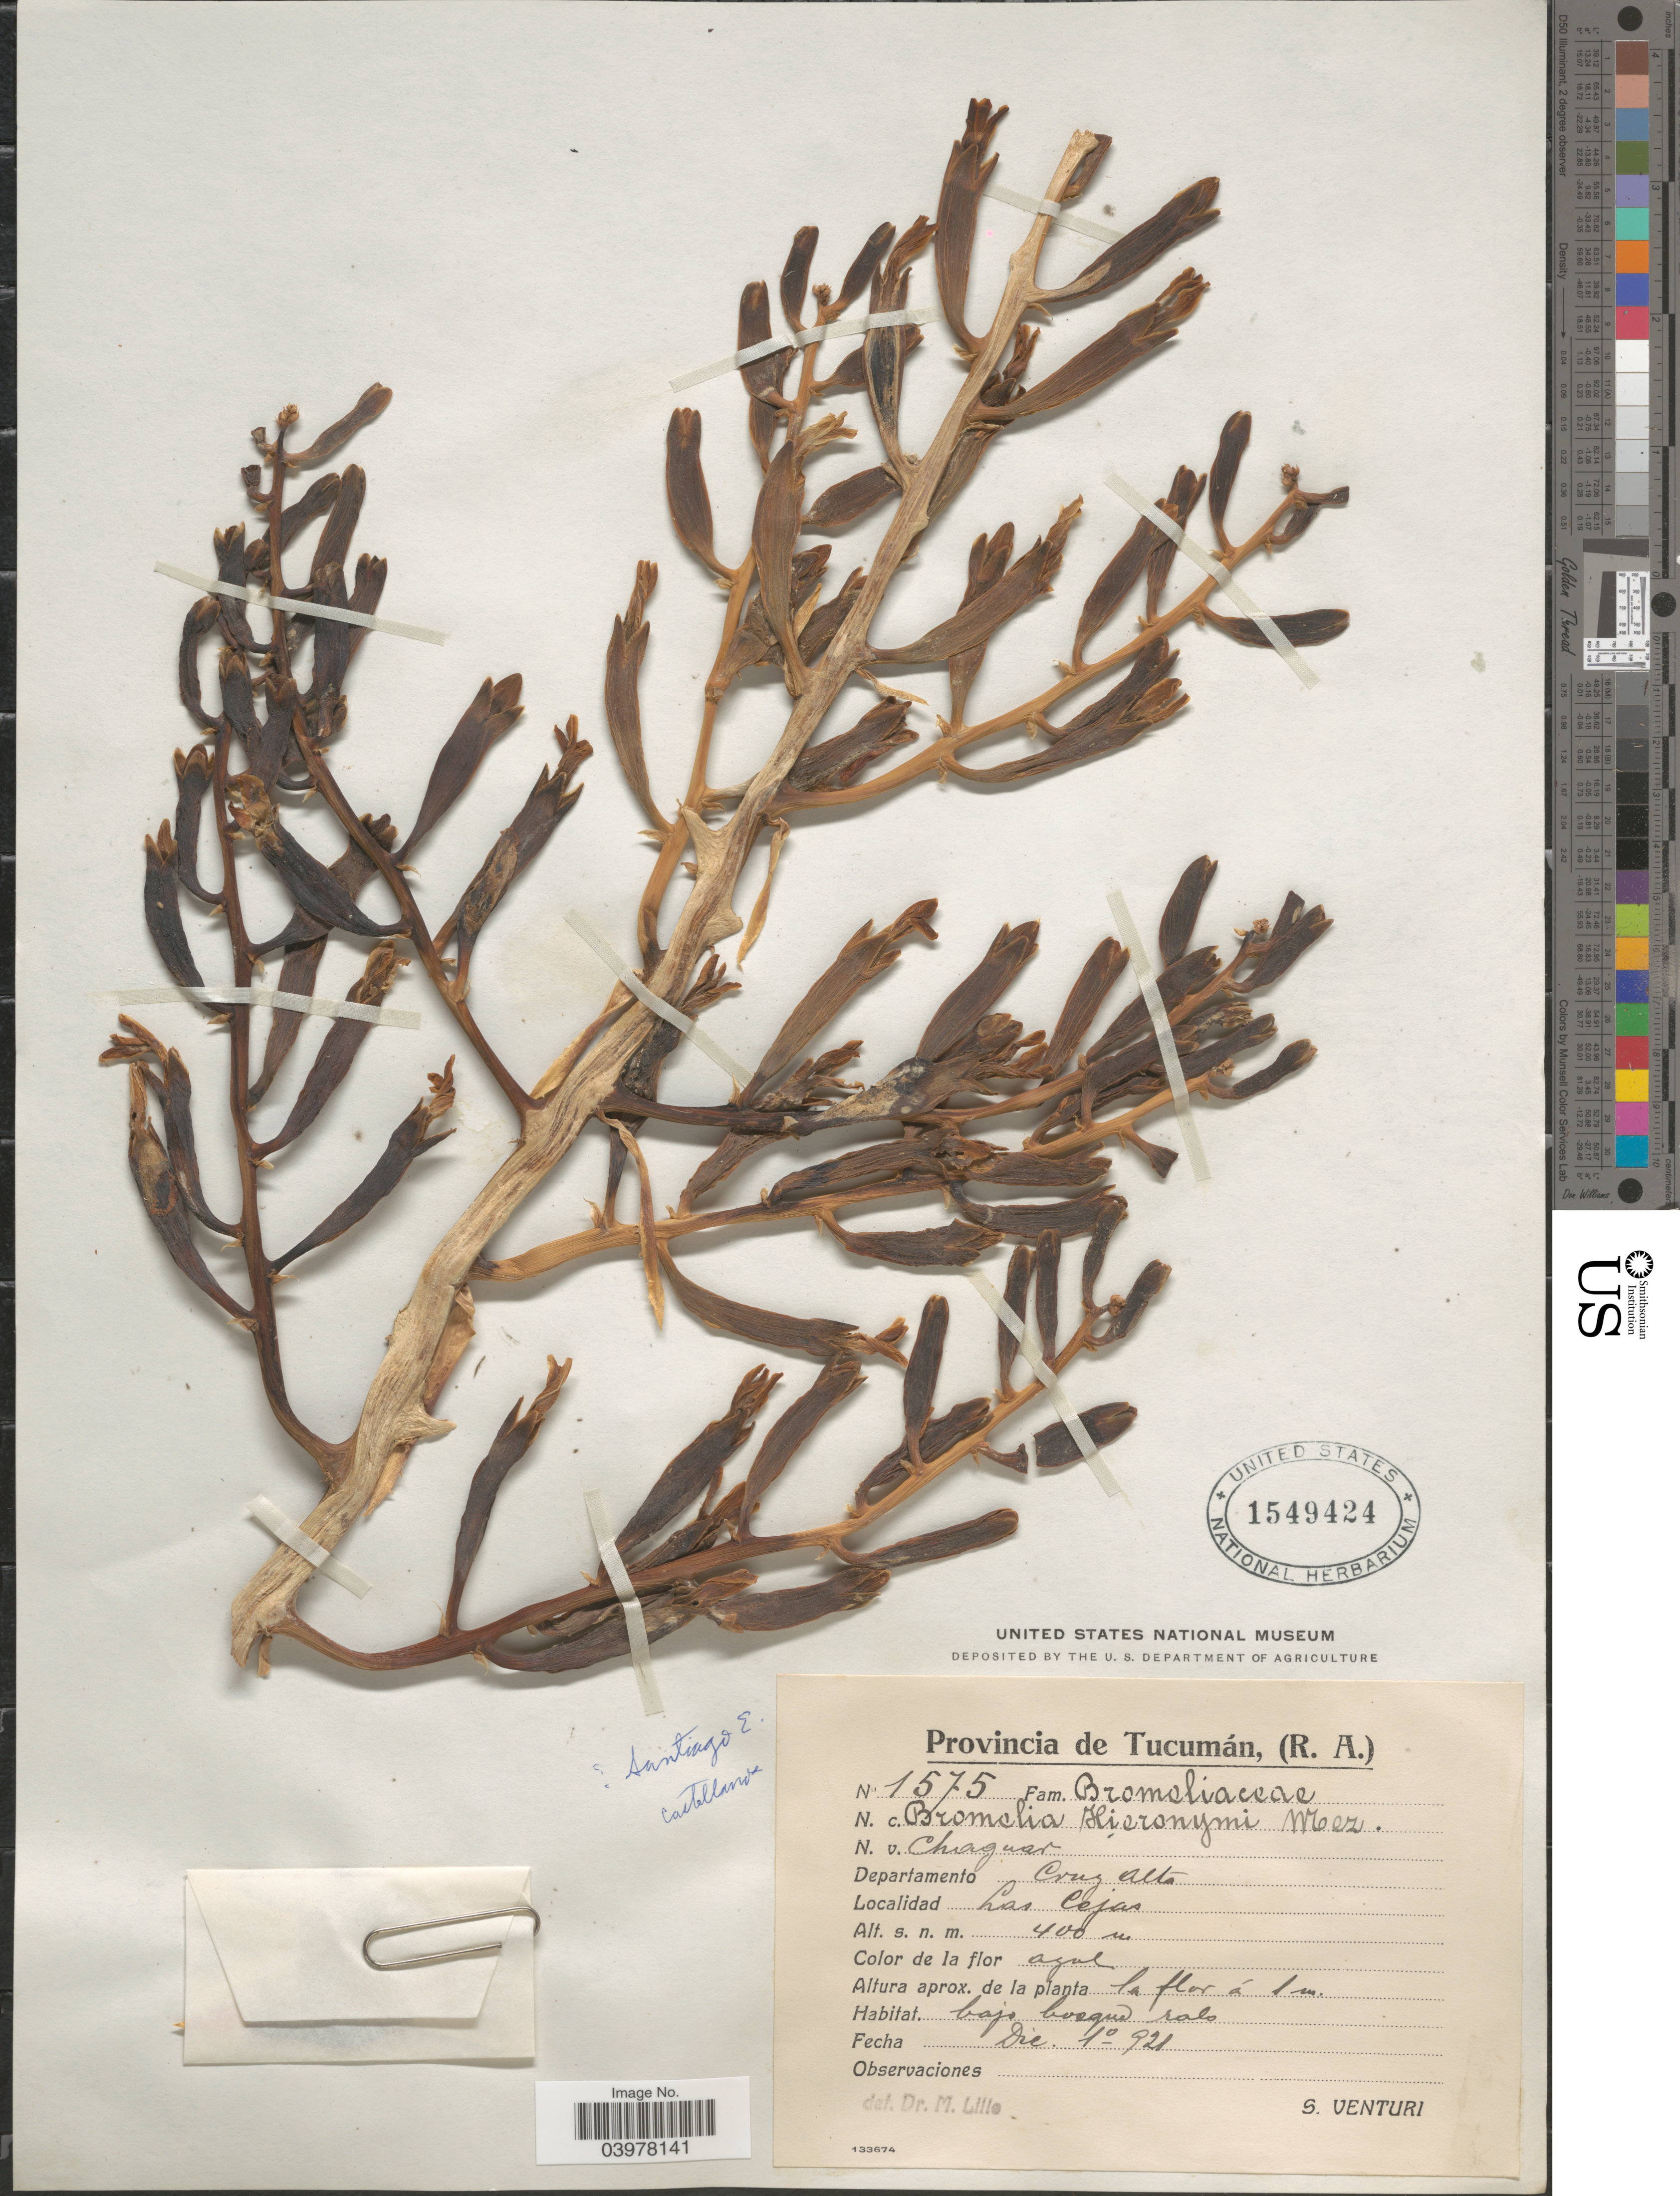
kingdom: Plantae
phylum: Tracheophyta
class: Liliopsida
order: Poales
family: Bromeliaceae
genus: Bromelia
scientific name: Bromelia hieronymi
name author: Mez in Mart.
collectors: S. Venturi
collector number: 1575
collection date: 1921-12-01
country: Argentina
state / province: Tucuman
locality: Departamento Cruz alta, Las Cejas.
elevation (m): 400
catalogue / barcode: US 1549424